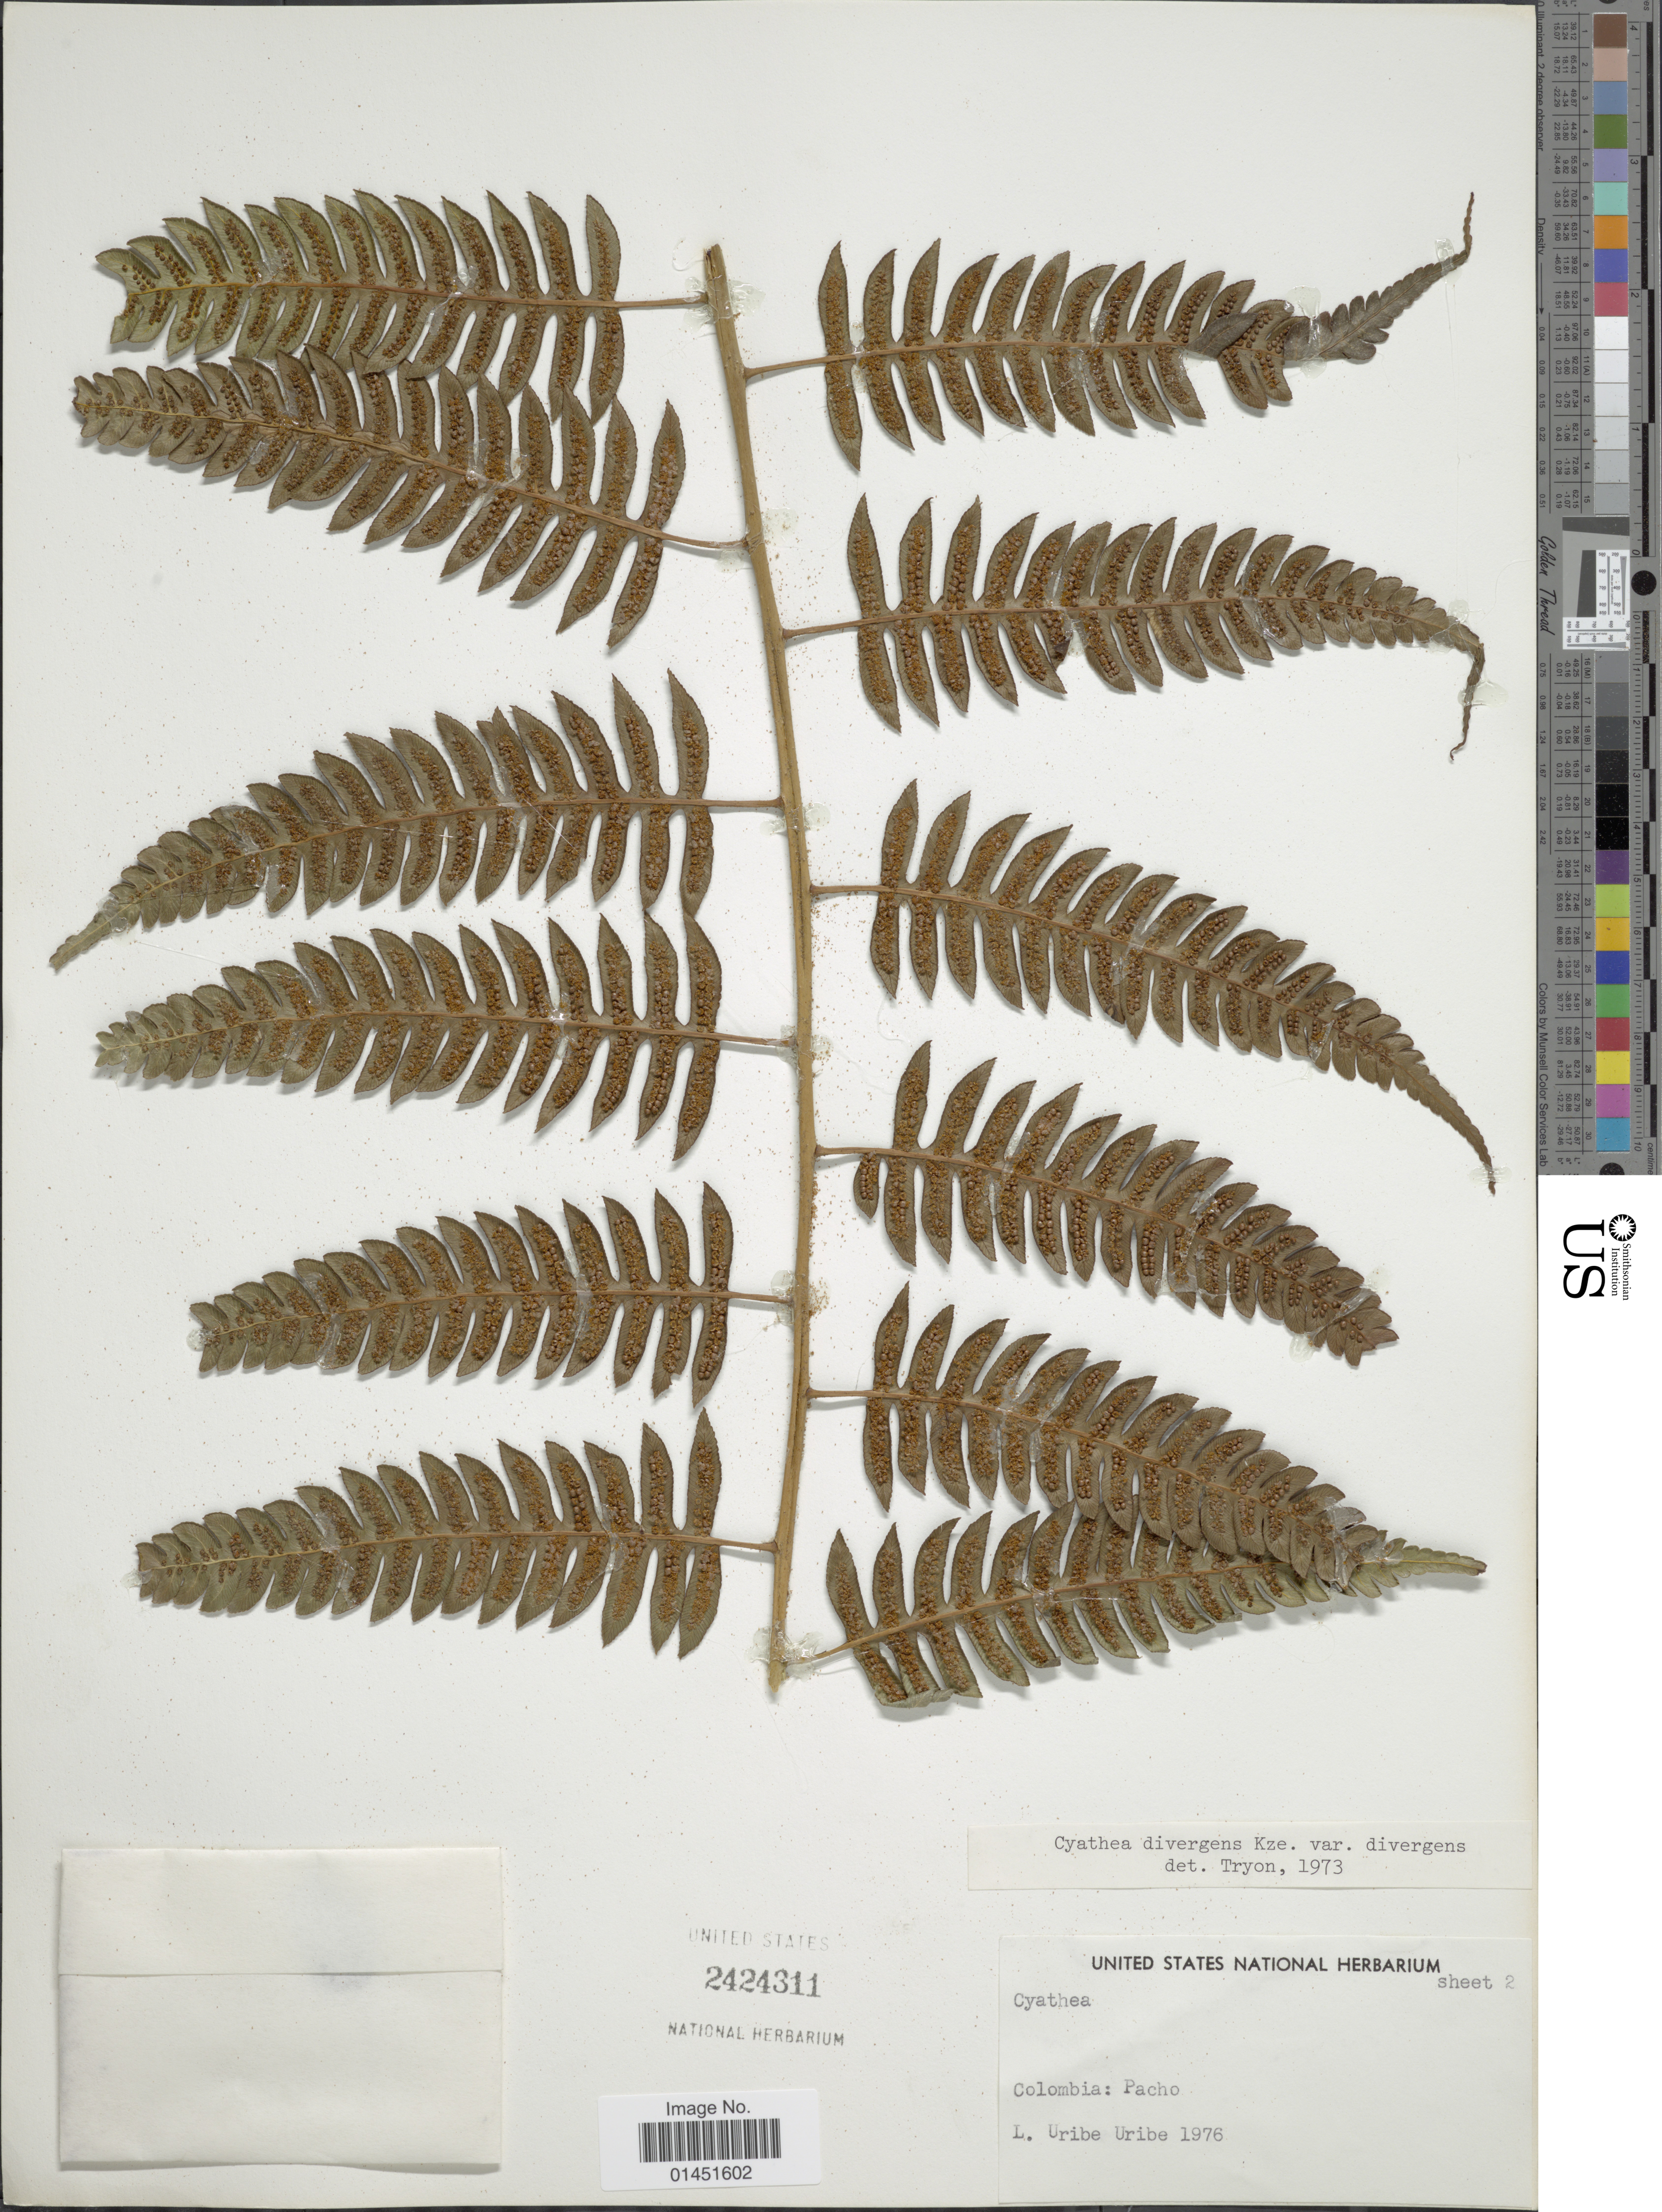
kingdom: Plantae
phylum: Tracheophyta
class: Polypodiopsida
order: Cyatheales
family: Cyatheaceae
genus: Cyathea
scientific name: Cyathea divergens var. divergens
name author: Kunze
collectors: L. Uribe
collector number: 1976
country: Colombia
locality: Pacho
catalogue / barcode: US 2424311